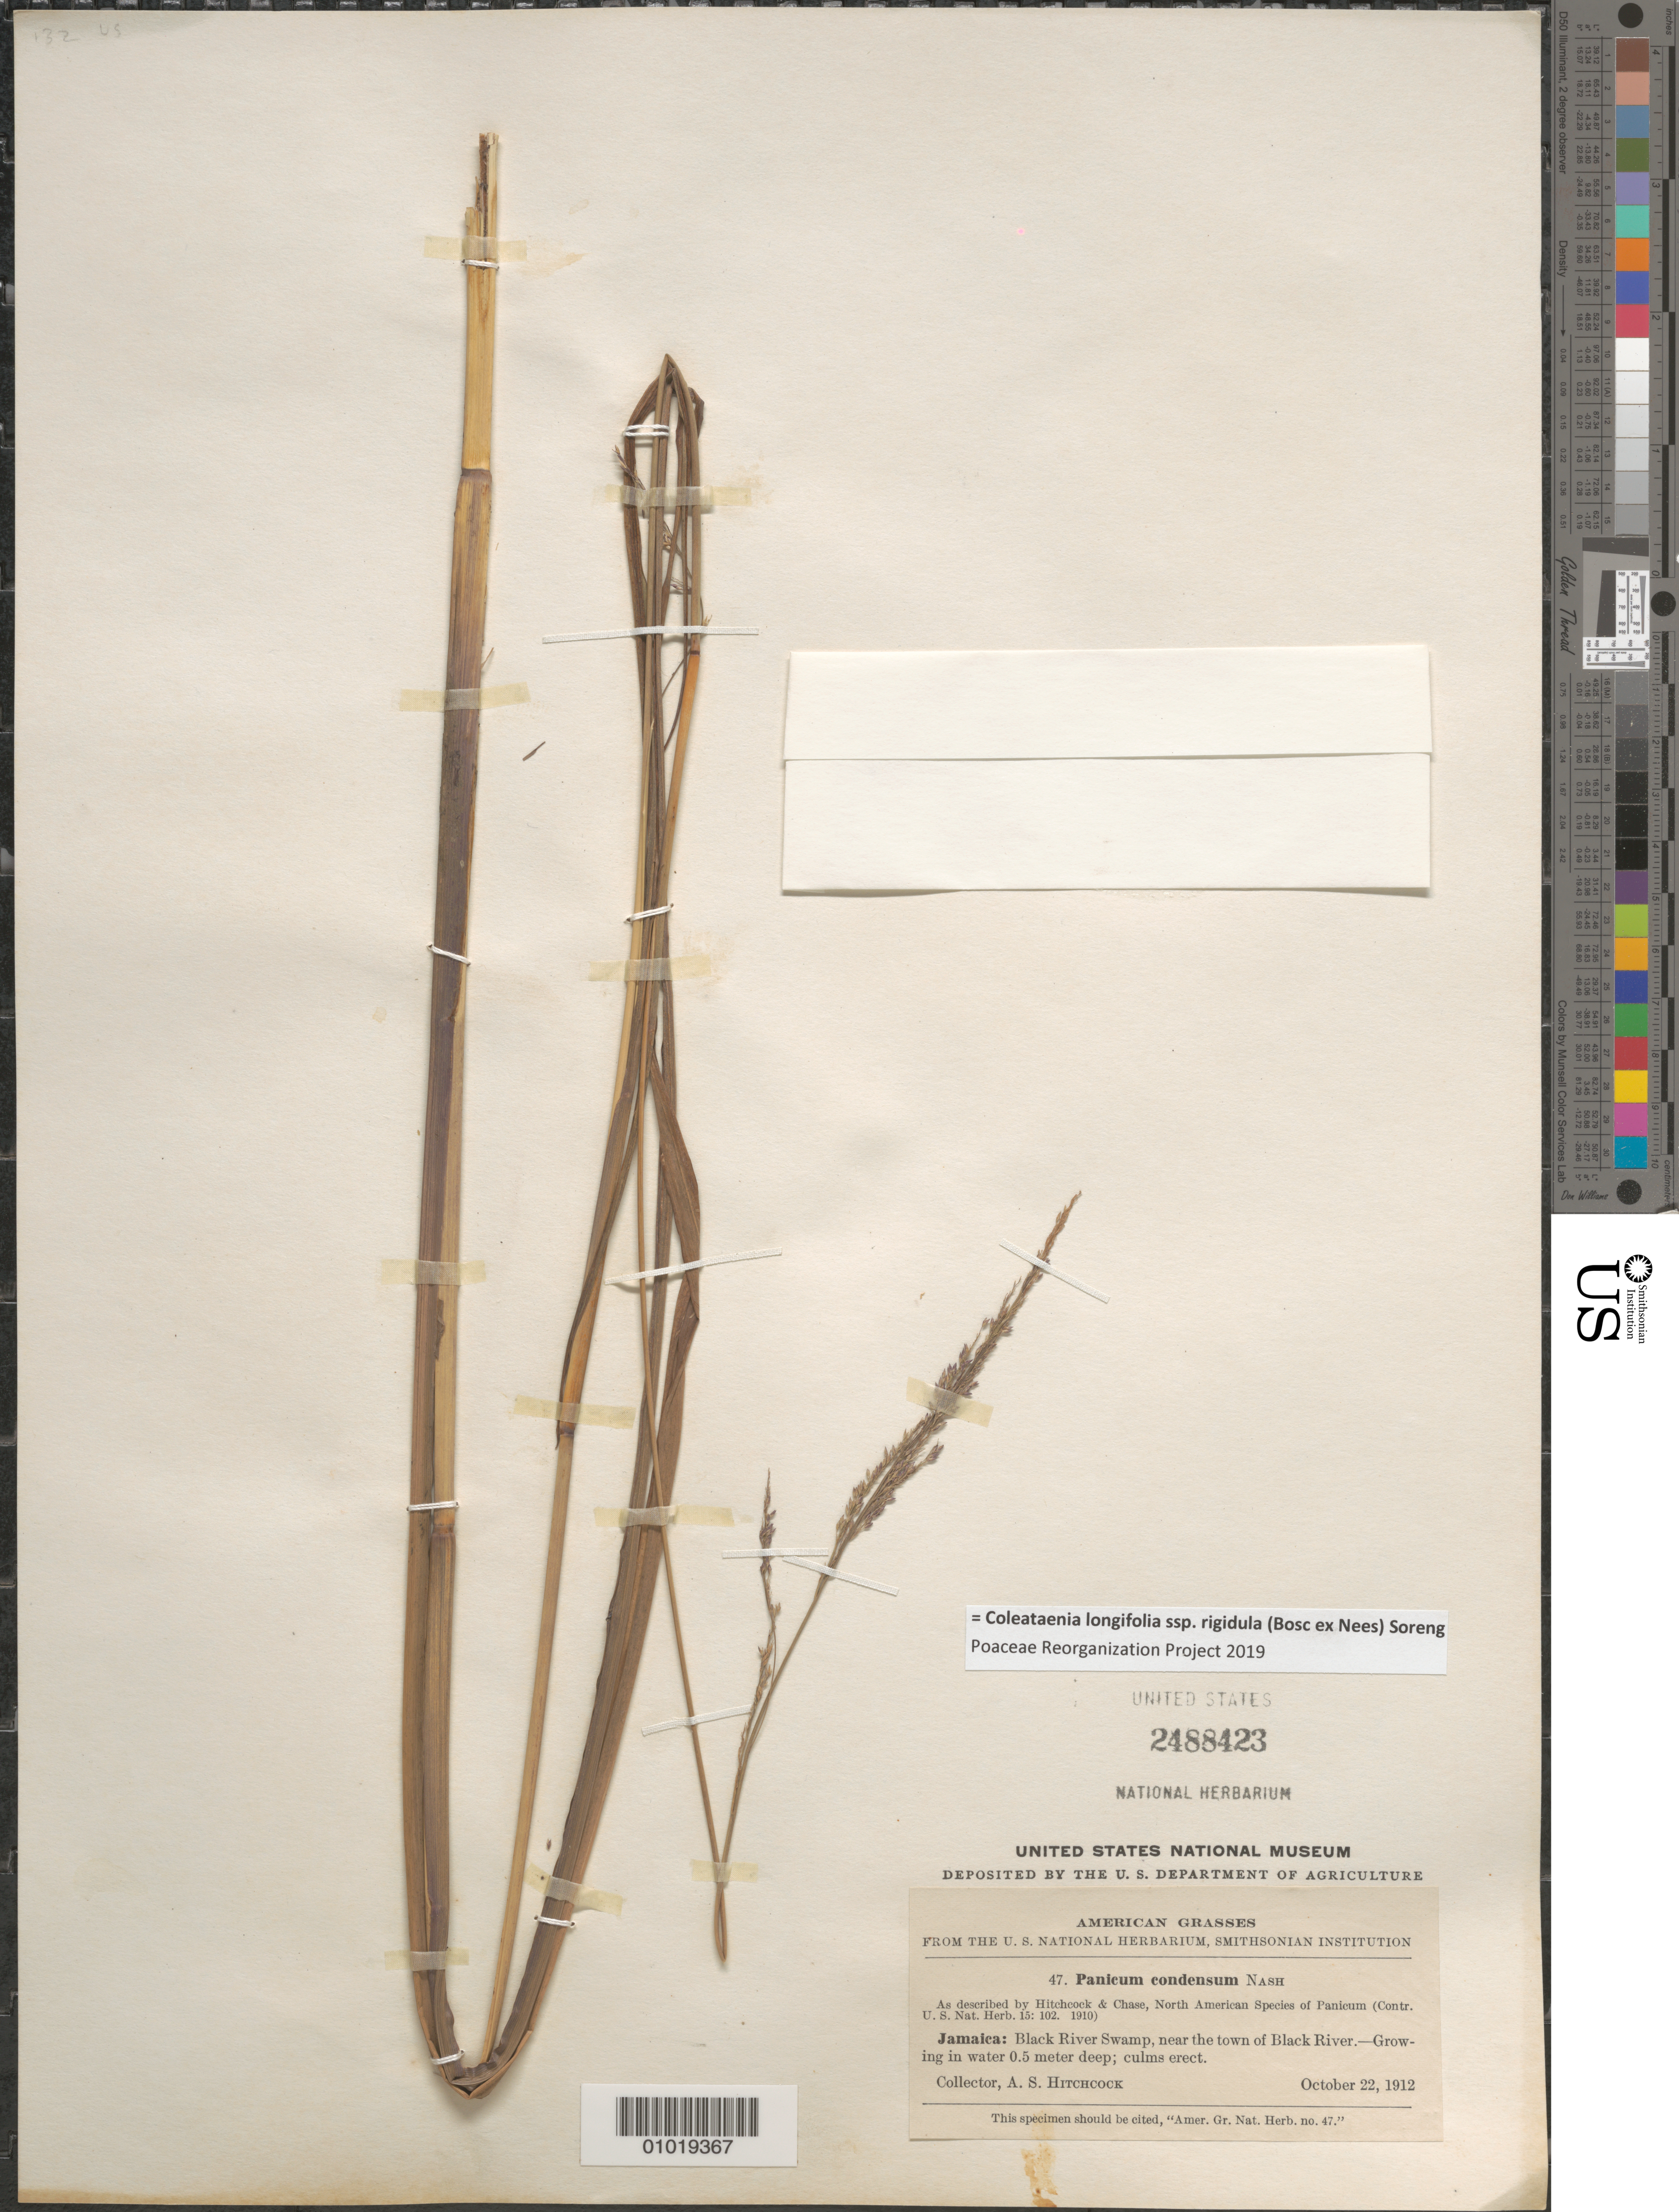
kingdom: Plantae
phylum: Tracheophyta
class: Liliopsida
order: Poales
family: Poaceae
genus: Panicum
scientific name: Panicum condensum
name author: Nash ex Small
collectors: A. S. Hitchcock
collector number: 47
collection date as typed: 22 Oct 1912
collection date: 1912-10-22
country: Jamaica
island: Jamaica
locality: Black river swamp, near the town Black River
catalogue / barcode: US 2488423